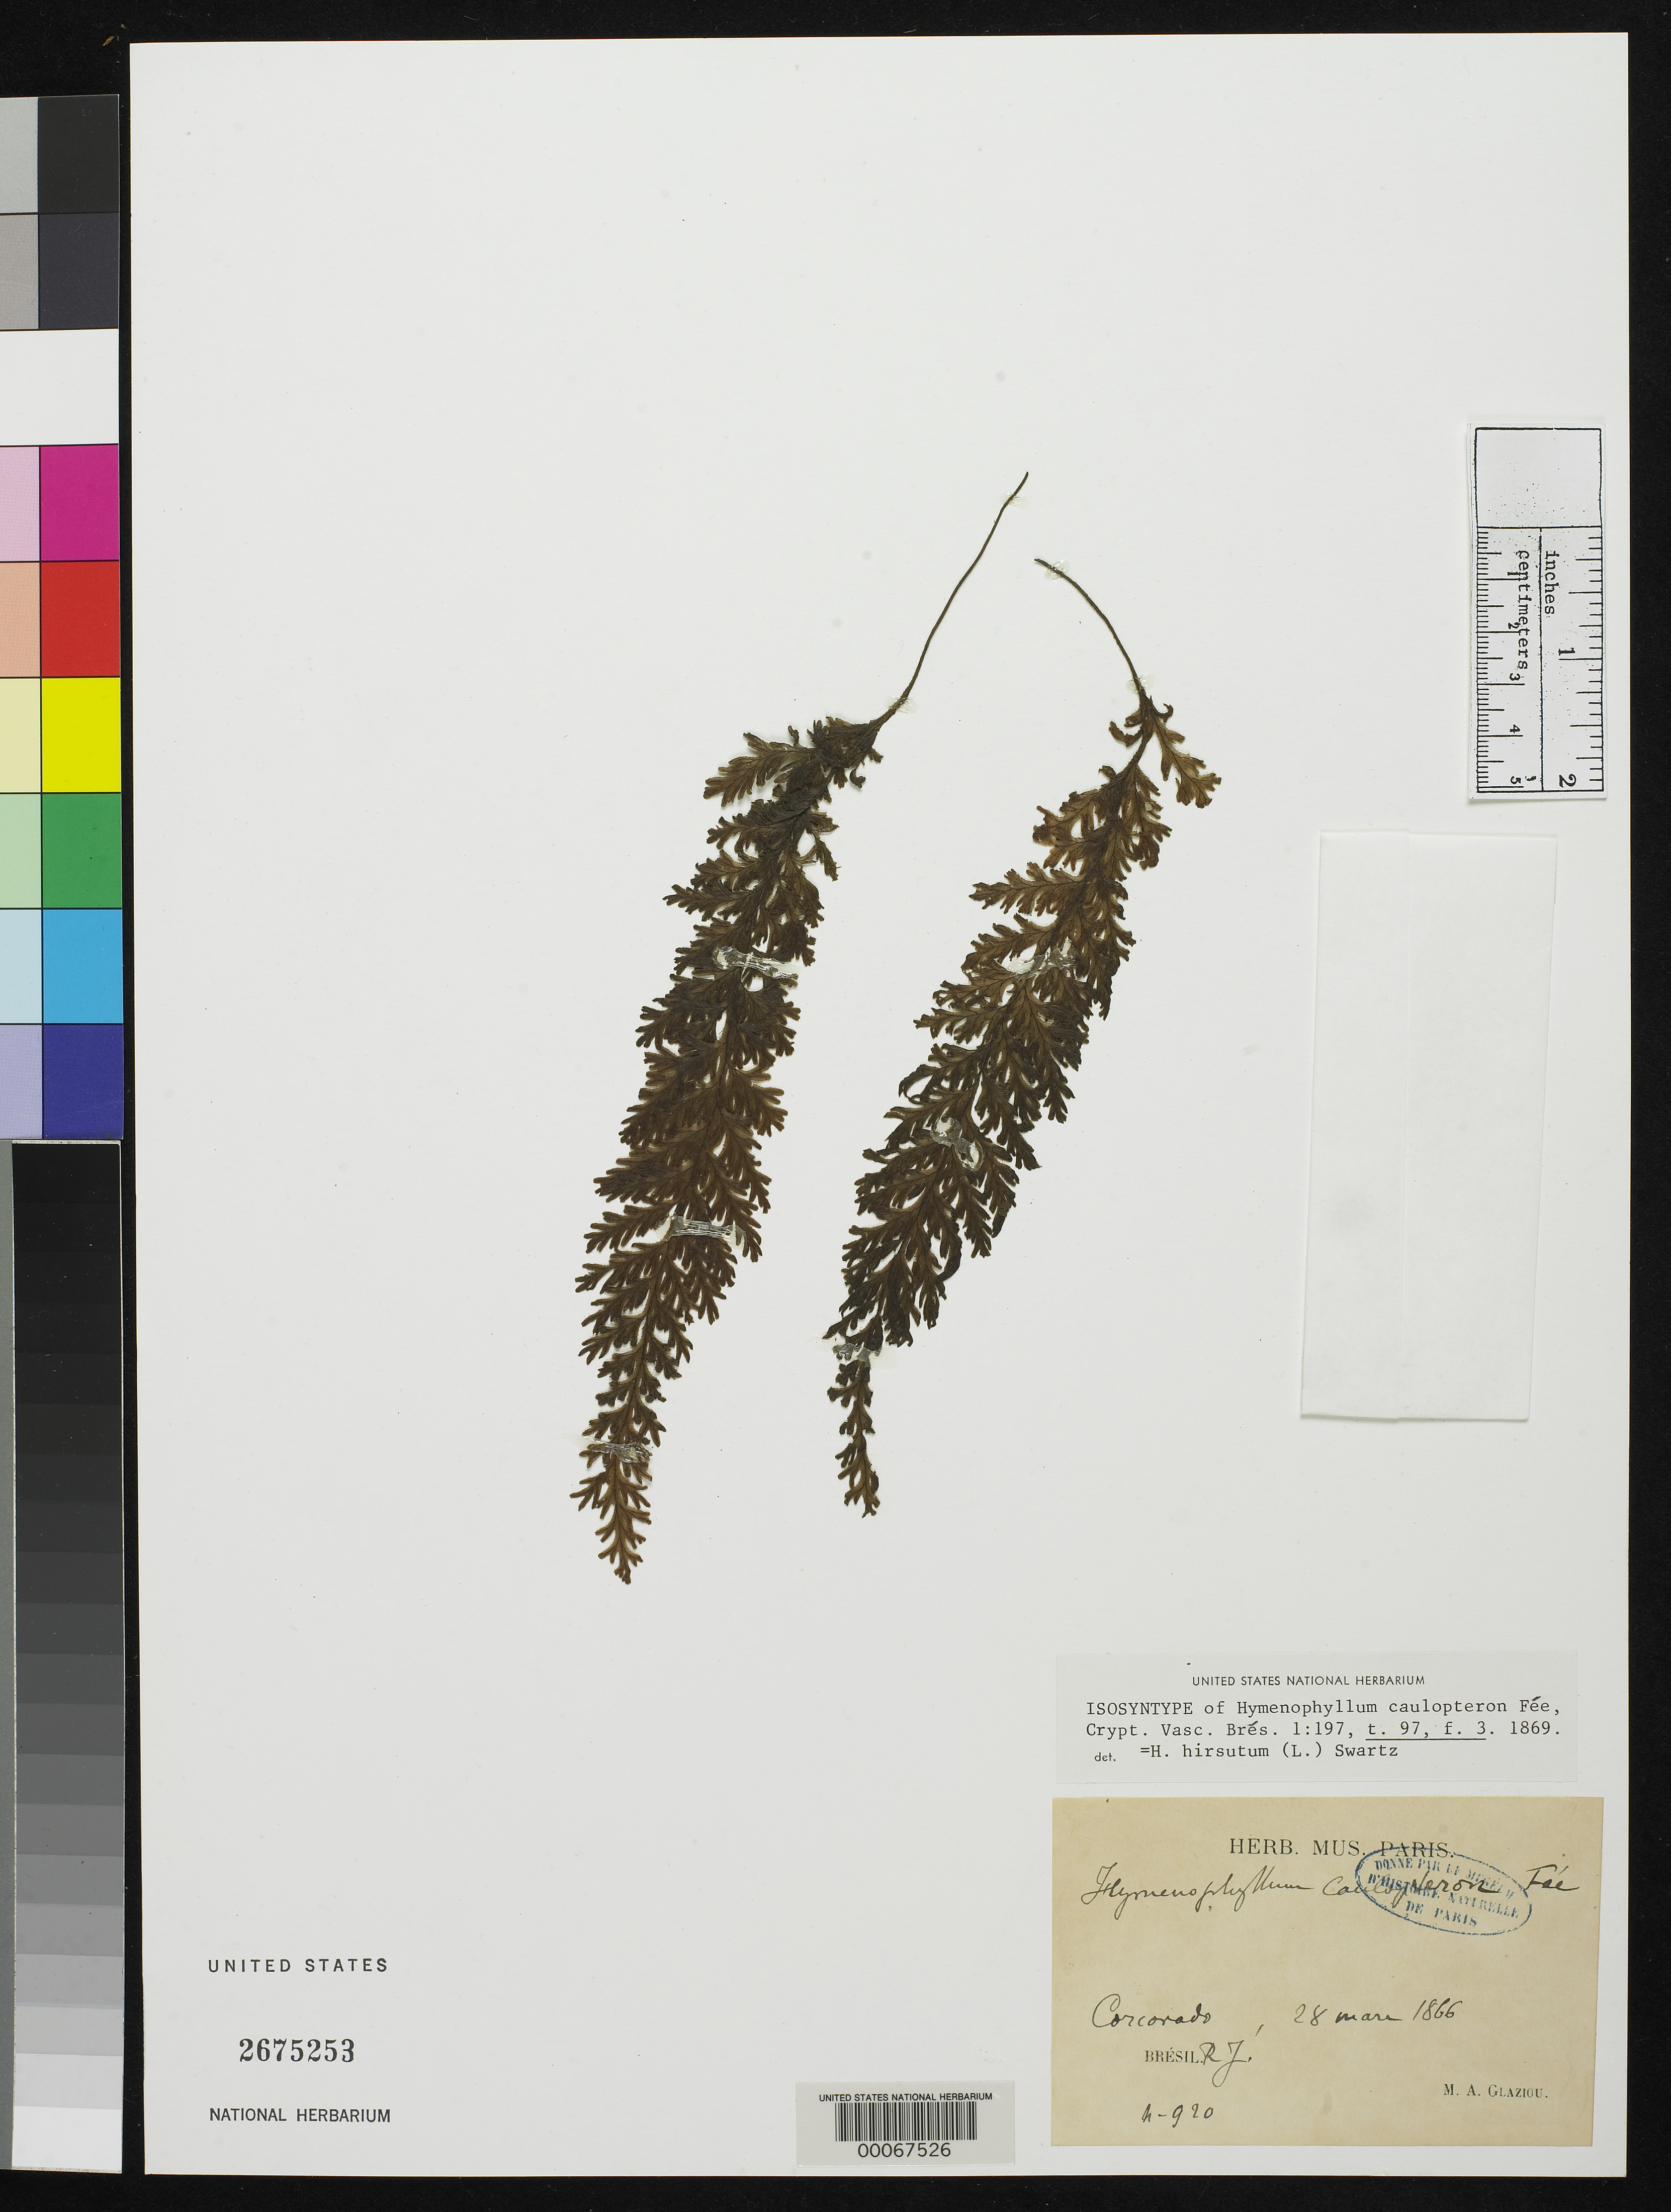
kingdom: Plantae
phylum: Tracheophyta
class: Polypodiopsida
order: Hymenophyllales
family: Hymenophyllaceae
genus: Hymenophyllum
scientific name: Hymenophyllum caulopteron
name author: Fée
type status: Isosyntype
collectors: A. F. M. Glaziou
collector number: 920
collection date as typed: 28 Mar 1866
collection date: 1866-03-28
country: Brazil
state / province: Rio de Janeiro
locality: Corcovado.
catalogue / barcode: US 2675253